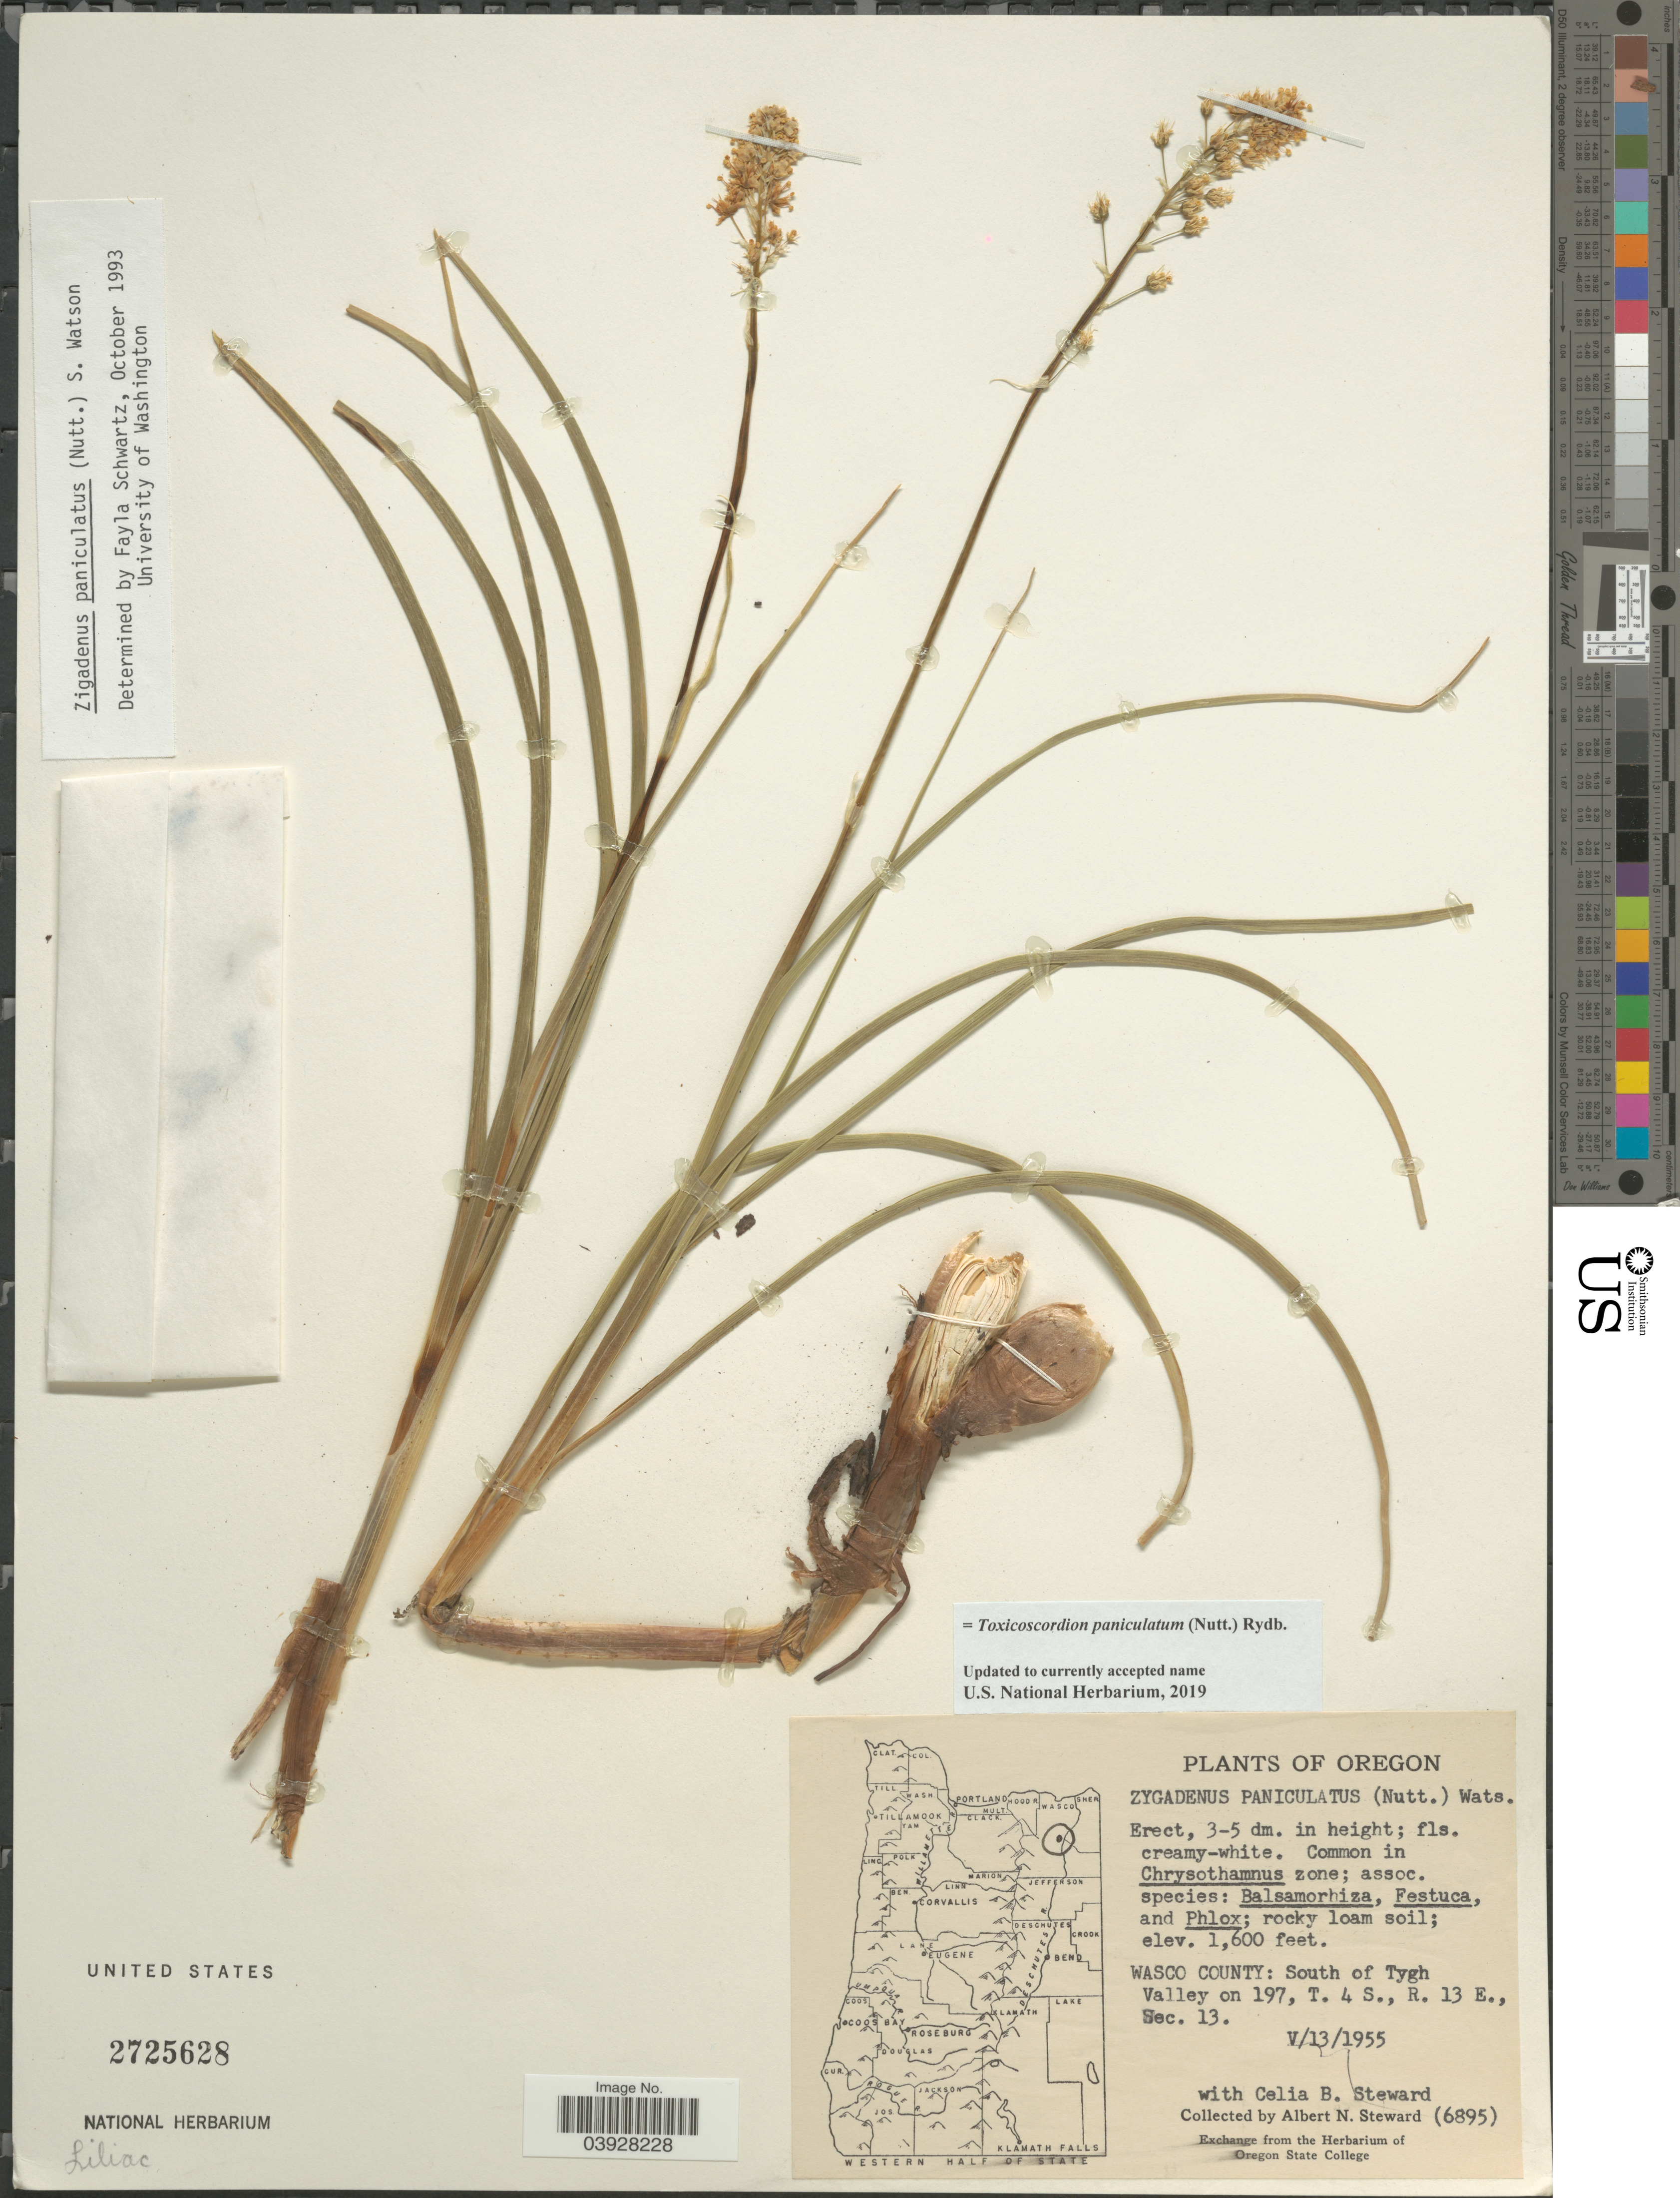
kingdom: Plantae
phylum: Tracheophyta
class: Liliopsida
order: Liliales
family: Melanthiaceae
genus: Toxicoscordion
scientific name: Toxicoscordion paniculatum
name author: (Nutt.) Rydb.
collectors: A. N. Steward & C. Steward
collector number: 6895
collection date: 1955-05-13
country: United States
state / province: Oregon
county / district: Wasco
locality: Wasco County: South of Tygh Valley on 197, T. 4 S., R. 13 E., Sec. 13.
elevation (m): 488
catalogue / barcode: US 2725628